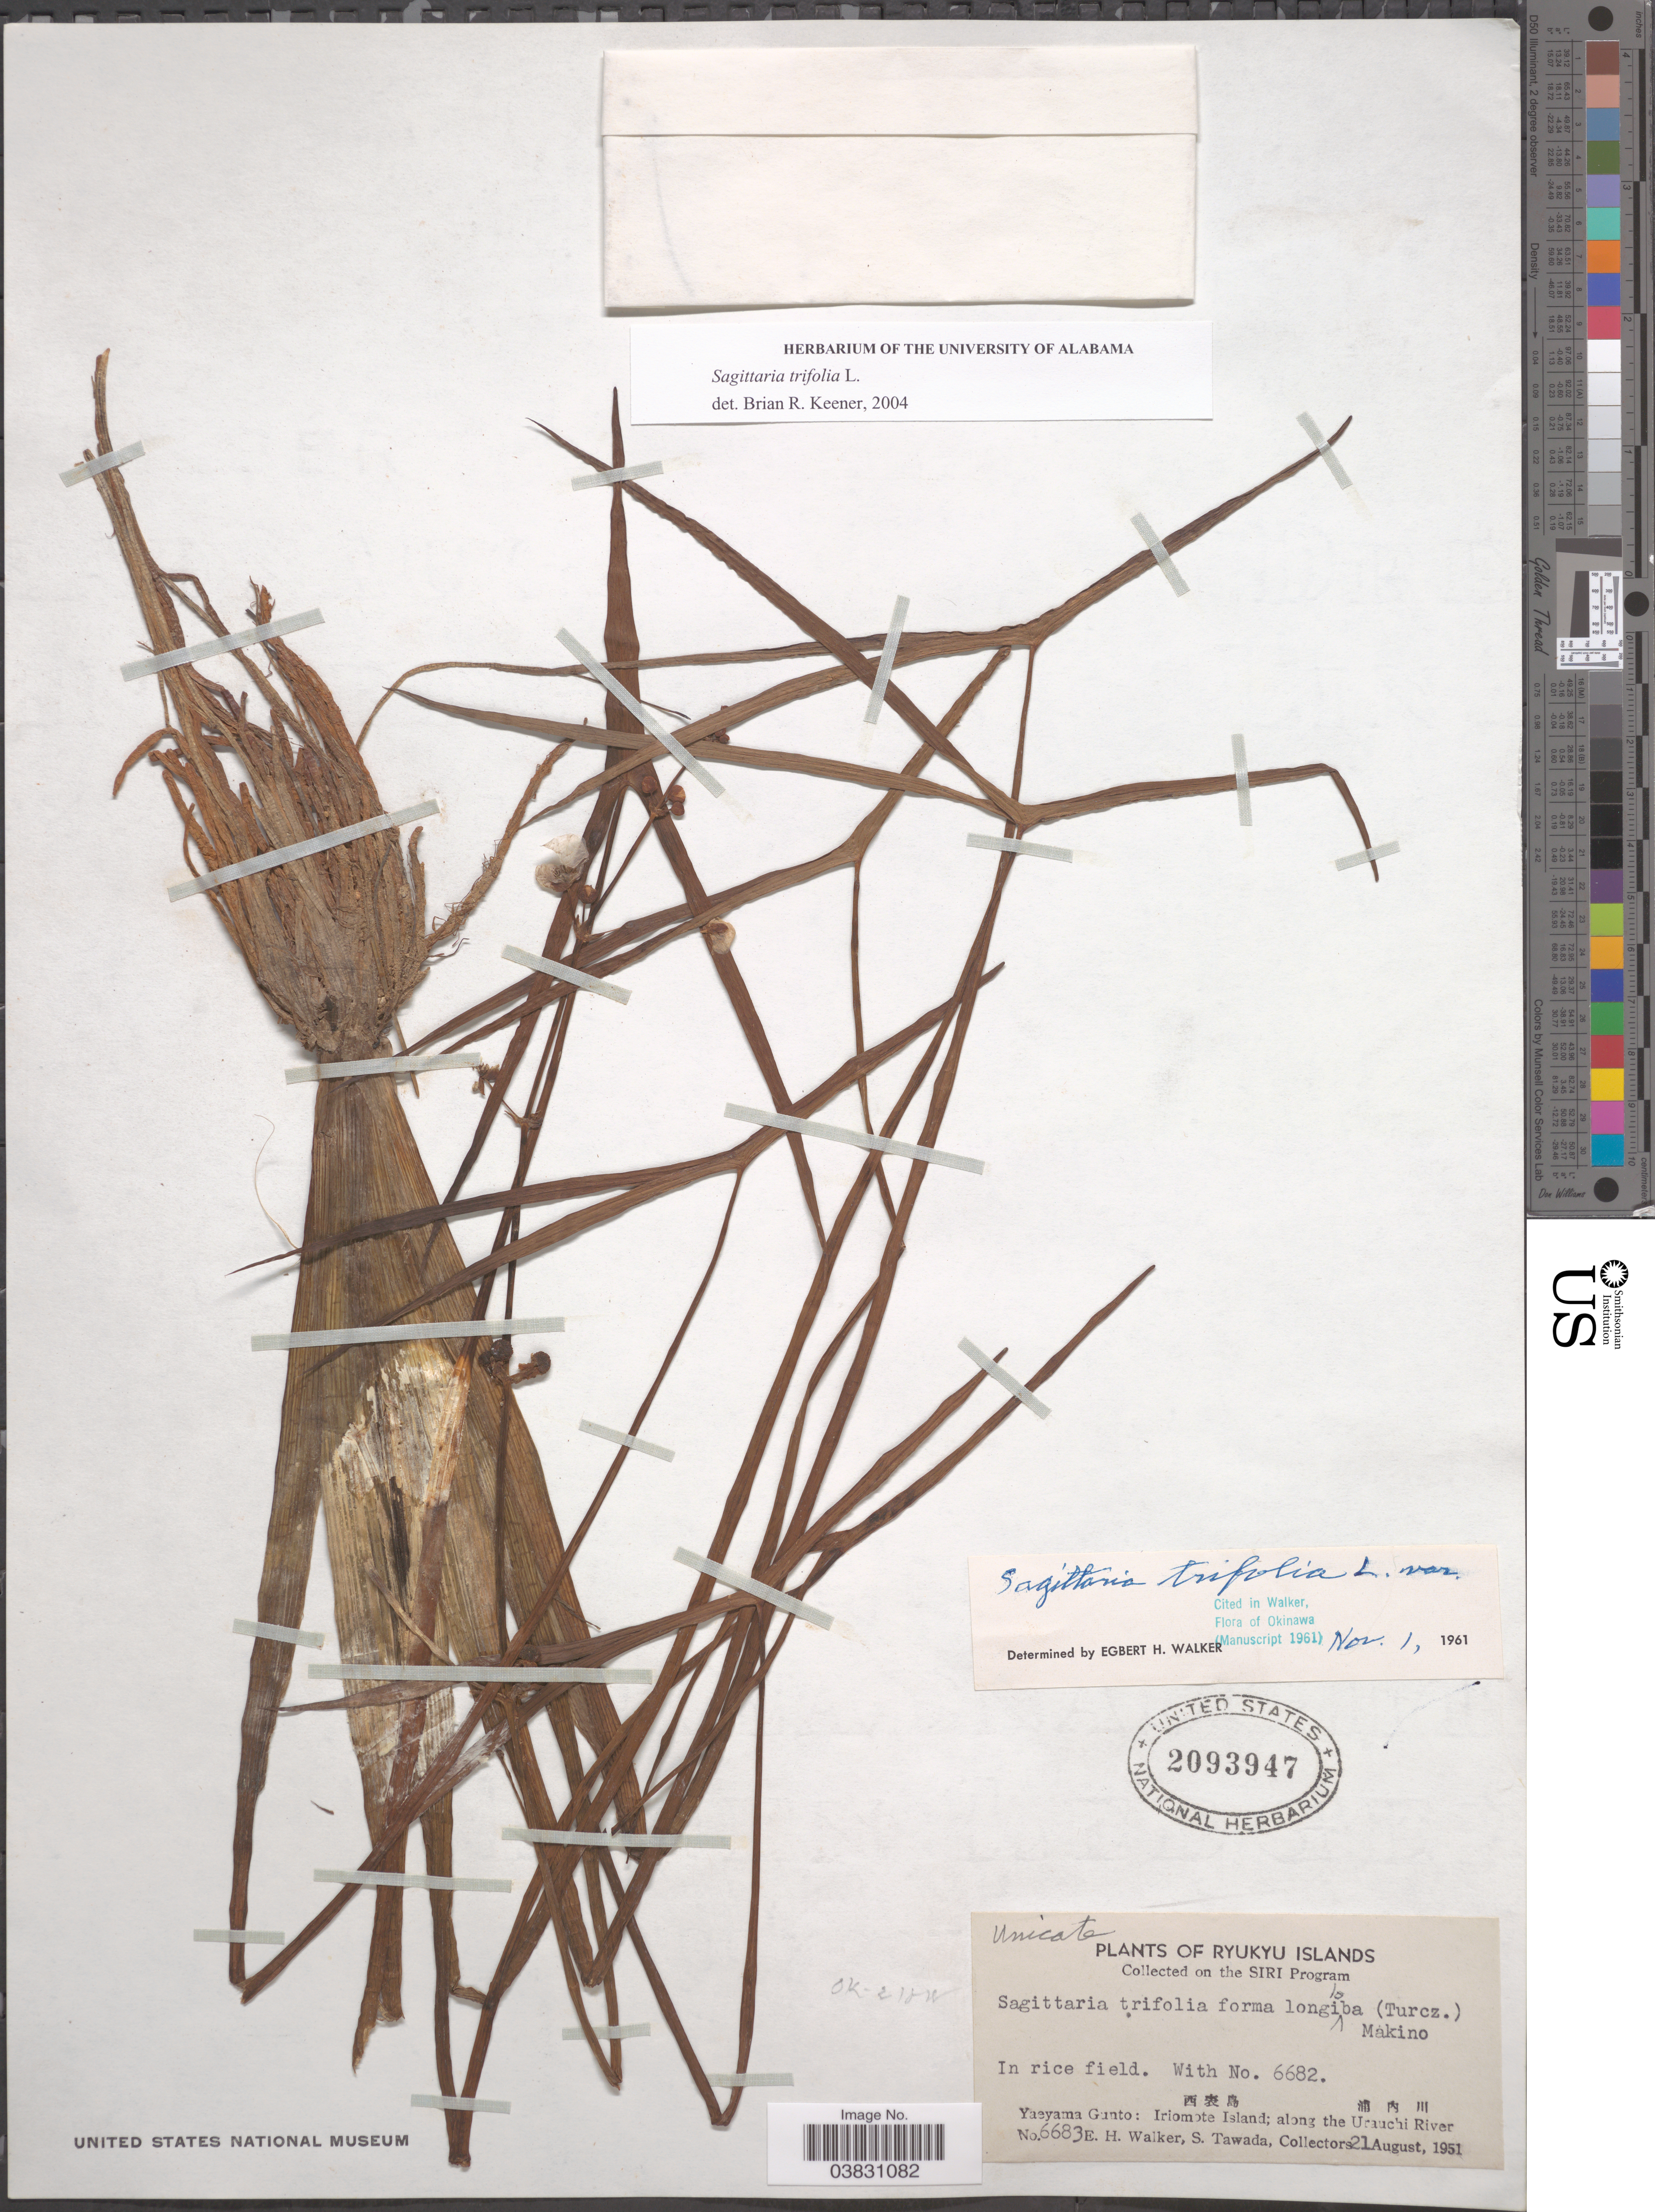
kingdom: Plantae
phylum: Tracheophyta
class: Liliopsida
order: Alismatales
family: Alismataceae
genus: Sagittaria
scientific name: Sagittaria trifolia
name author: L.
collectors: E. H. Walker & S. Tawada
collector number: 6683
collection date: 1951-08-21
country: Japan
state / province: Okinawa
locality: Ryukyu Islands. Yaeyama Gunto: Iriomote Island; along the Urauchi River.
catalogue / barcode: US 2093947